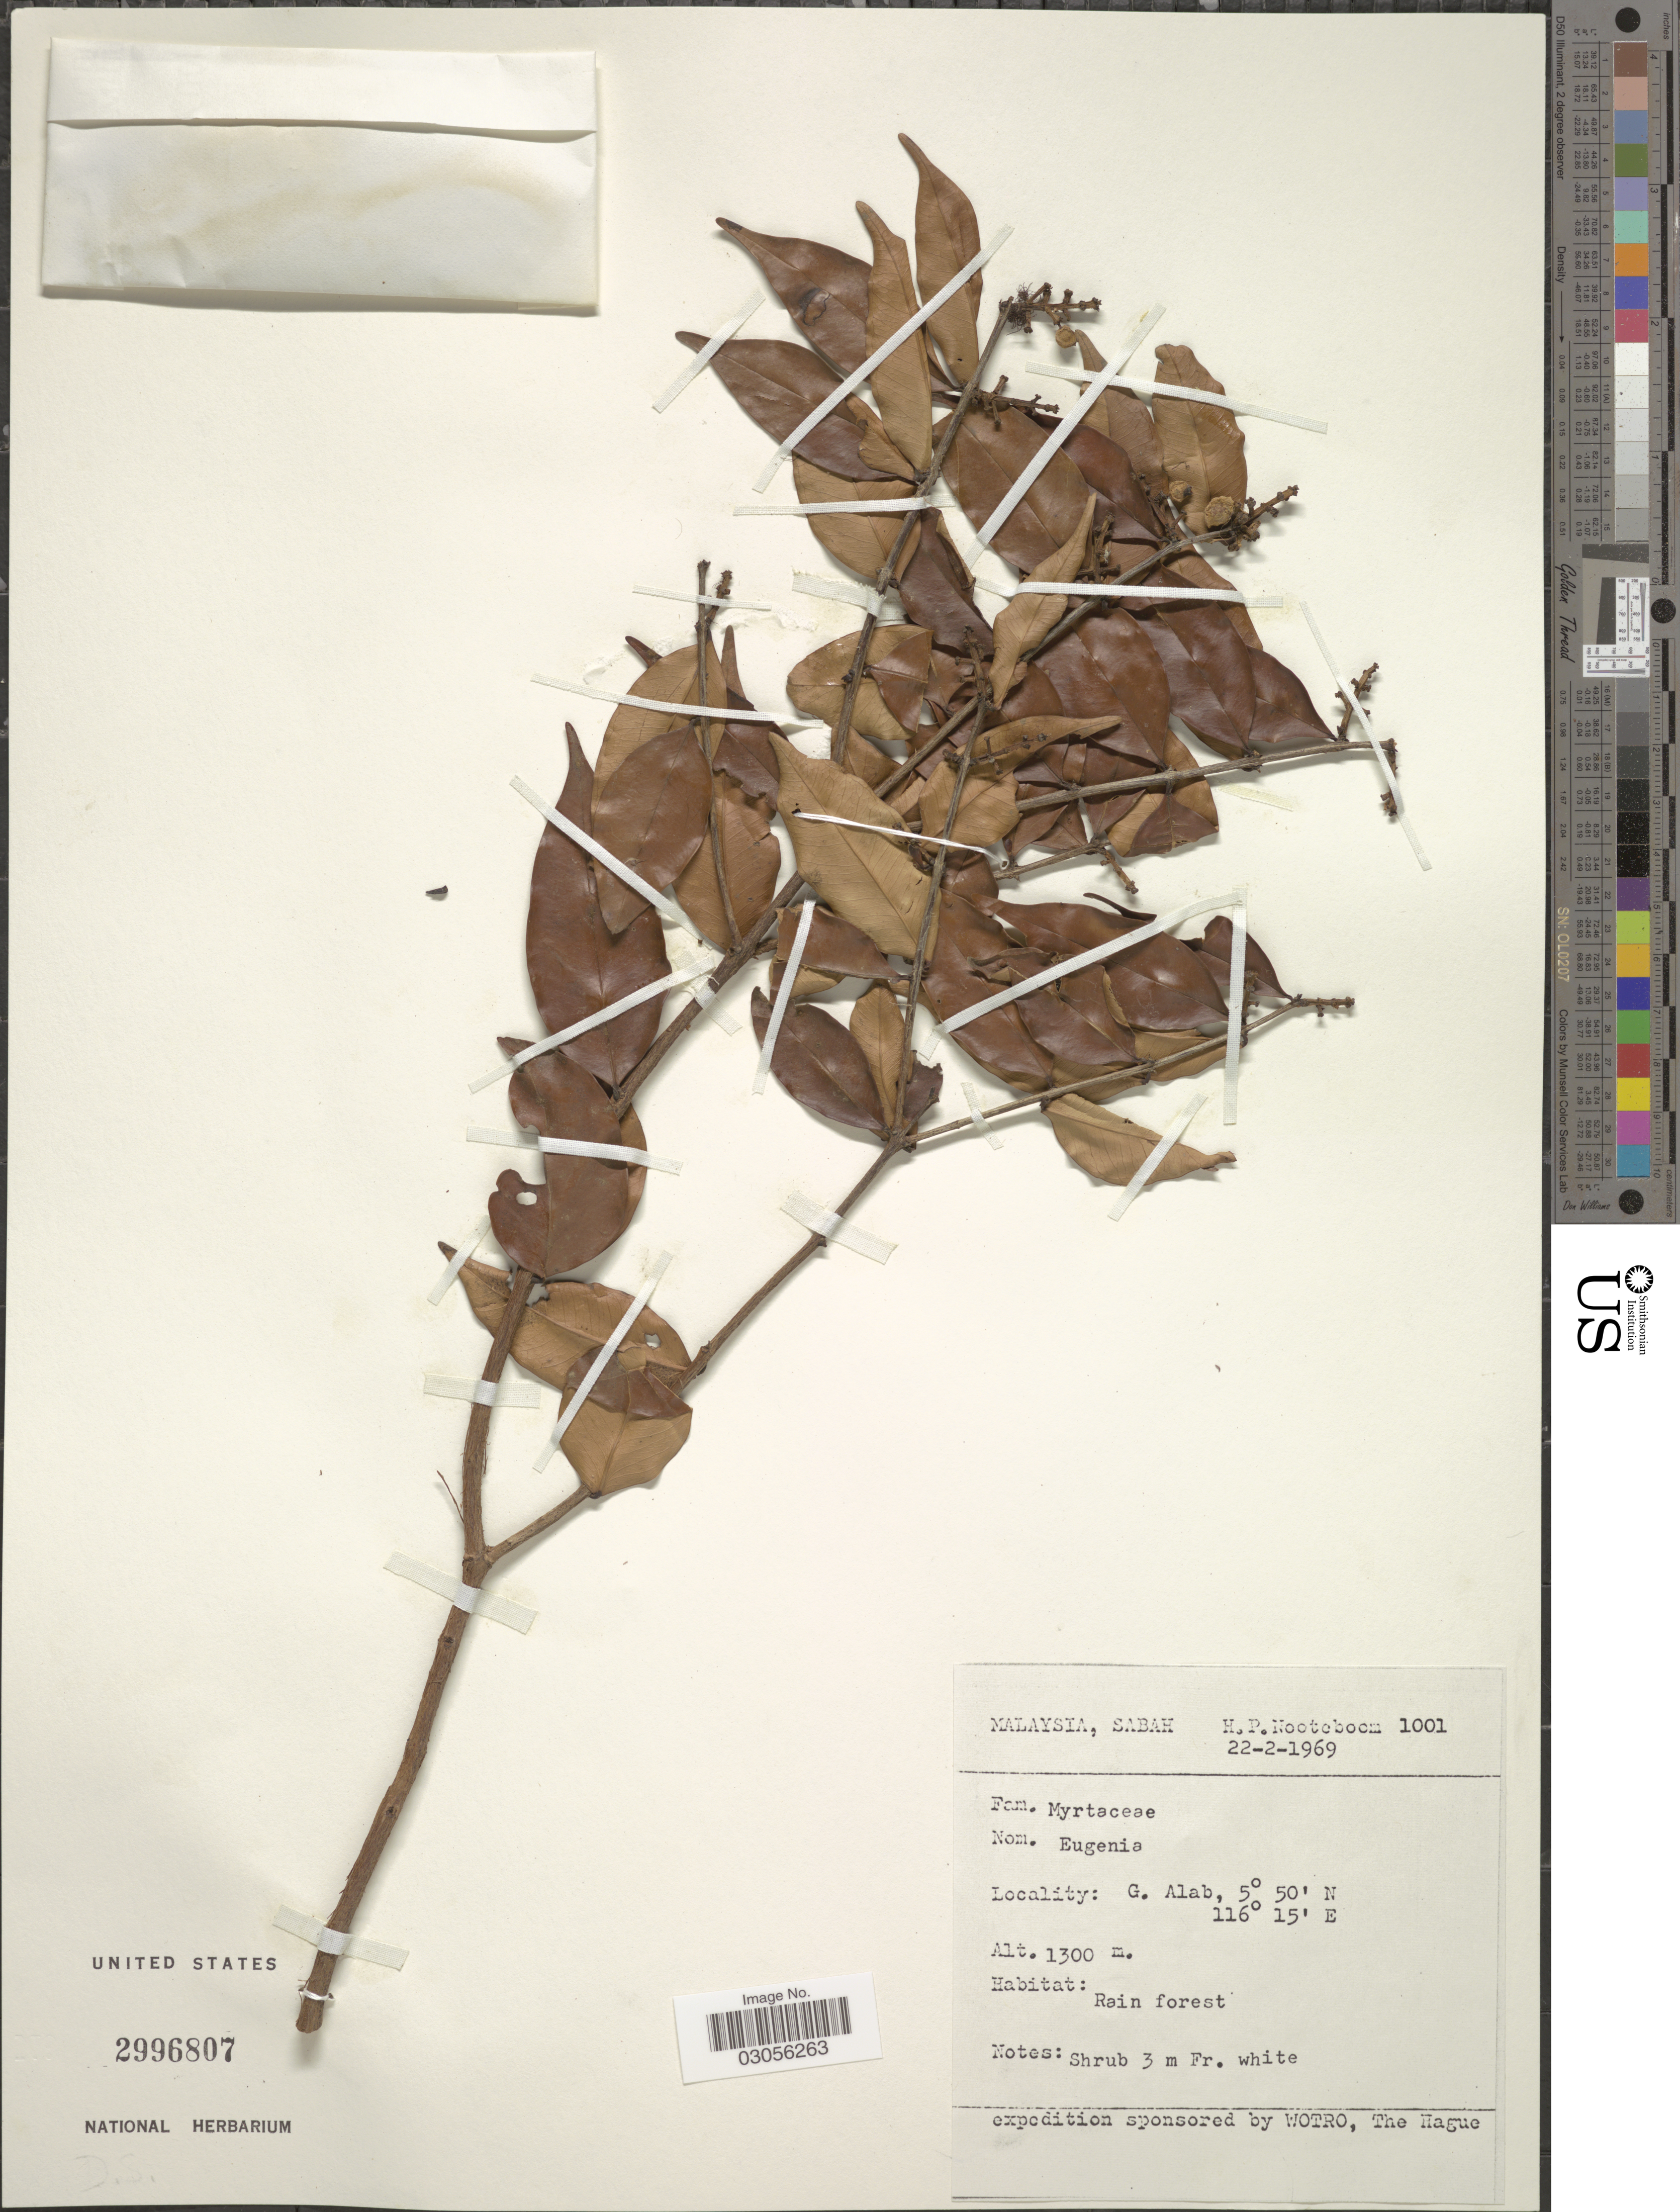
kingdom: Plantae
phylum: Tracheophyta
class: Magnoliopsida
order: Myrtales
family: Myrtaceae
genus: Syzygium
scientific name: Syzygium sp.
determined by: Strong, M. T., (US), Smithsonian Institution - National Museum of Natural History (UNITED STATES)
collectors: H. P. Nooteboom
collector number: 1001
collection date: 1969-02-22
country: Malaysia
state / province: Sabah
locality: G. Alab.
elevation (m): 1300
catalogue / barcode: US 2996807